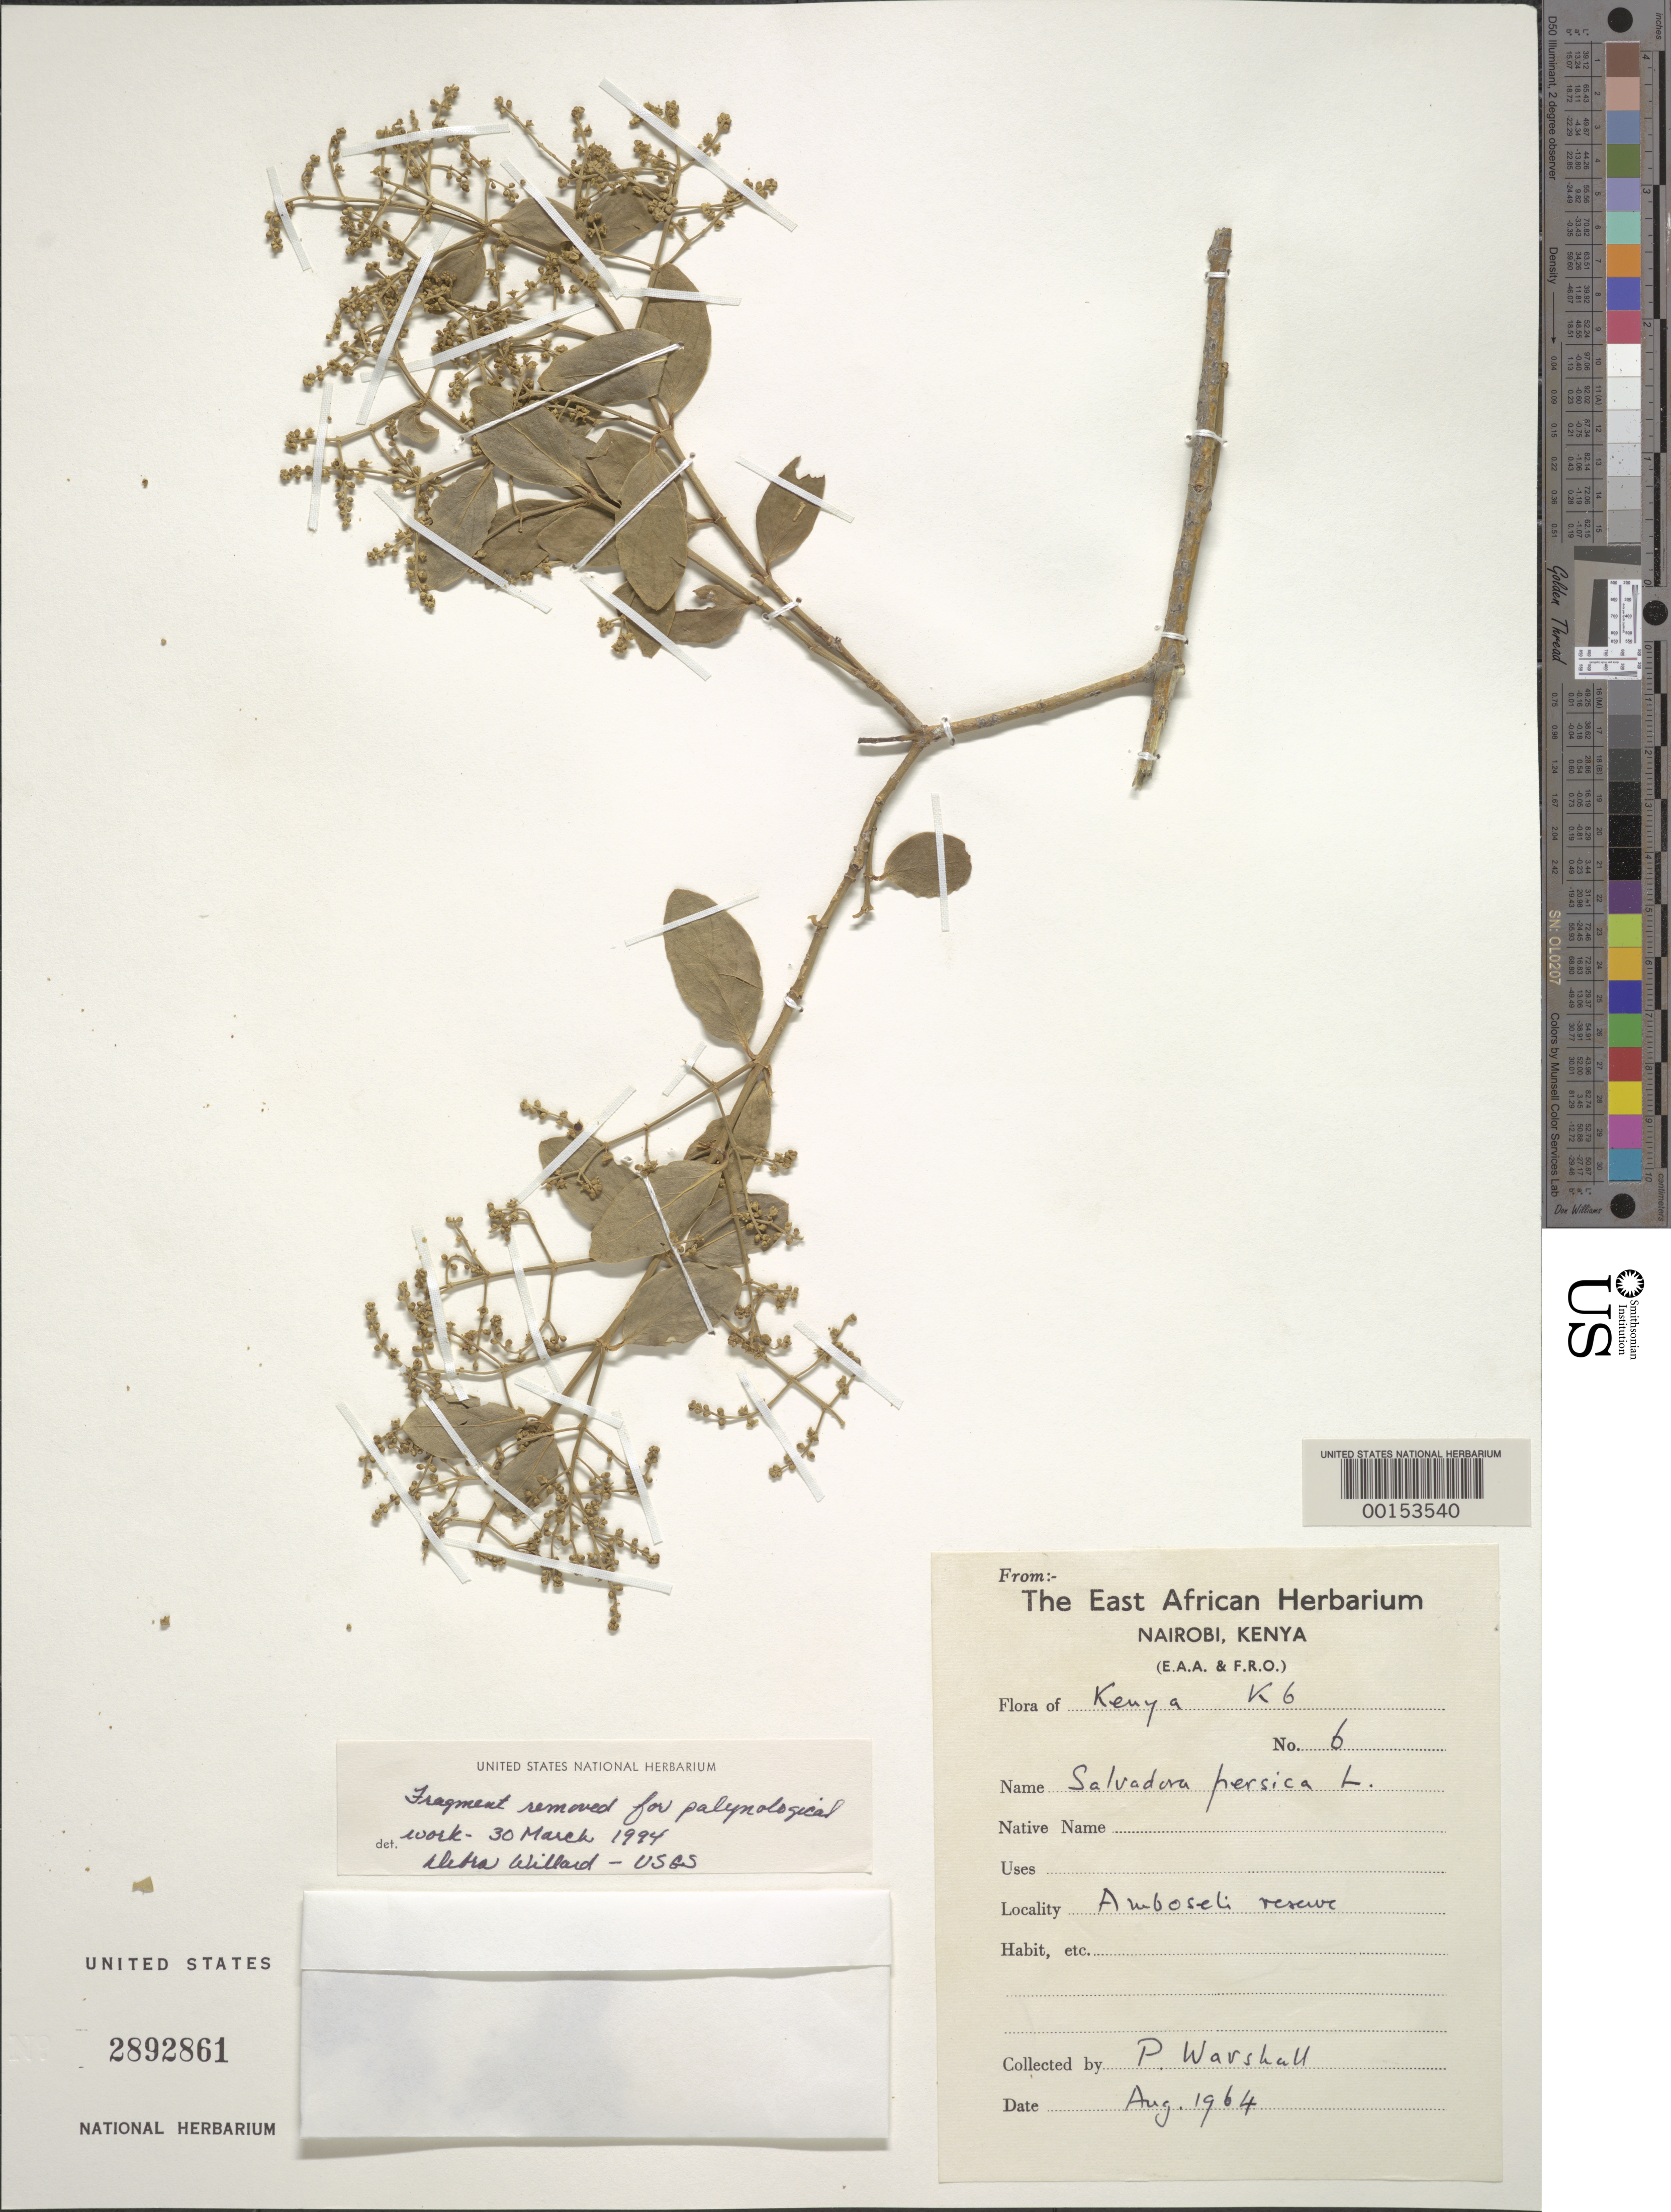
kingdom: Plantae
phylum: Tracheophyta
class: Magnoliopsida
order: Brassicales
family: Salvadoraceae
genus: Salvadora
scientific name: Salvadora persica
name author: L.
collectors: P. Warshall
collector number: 6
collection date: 1964-08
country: Kenya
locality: K6. Amboseli reserve.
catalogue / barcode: US 2892861